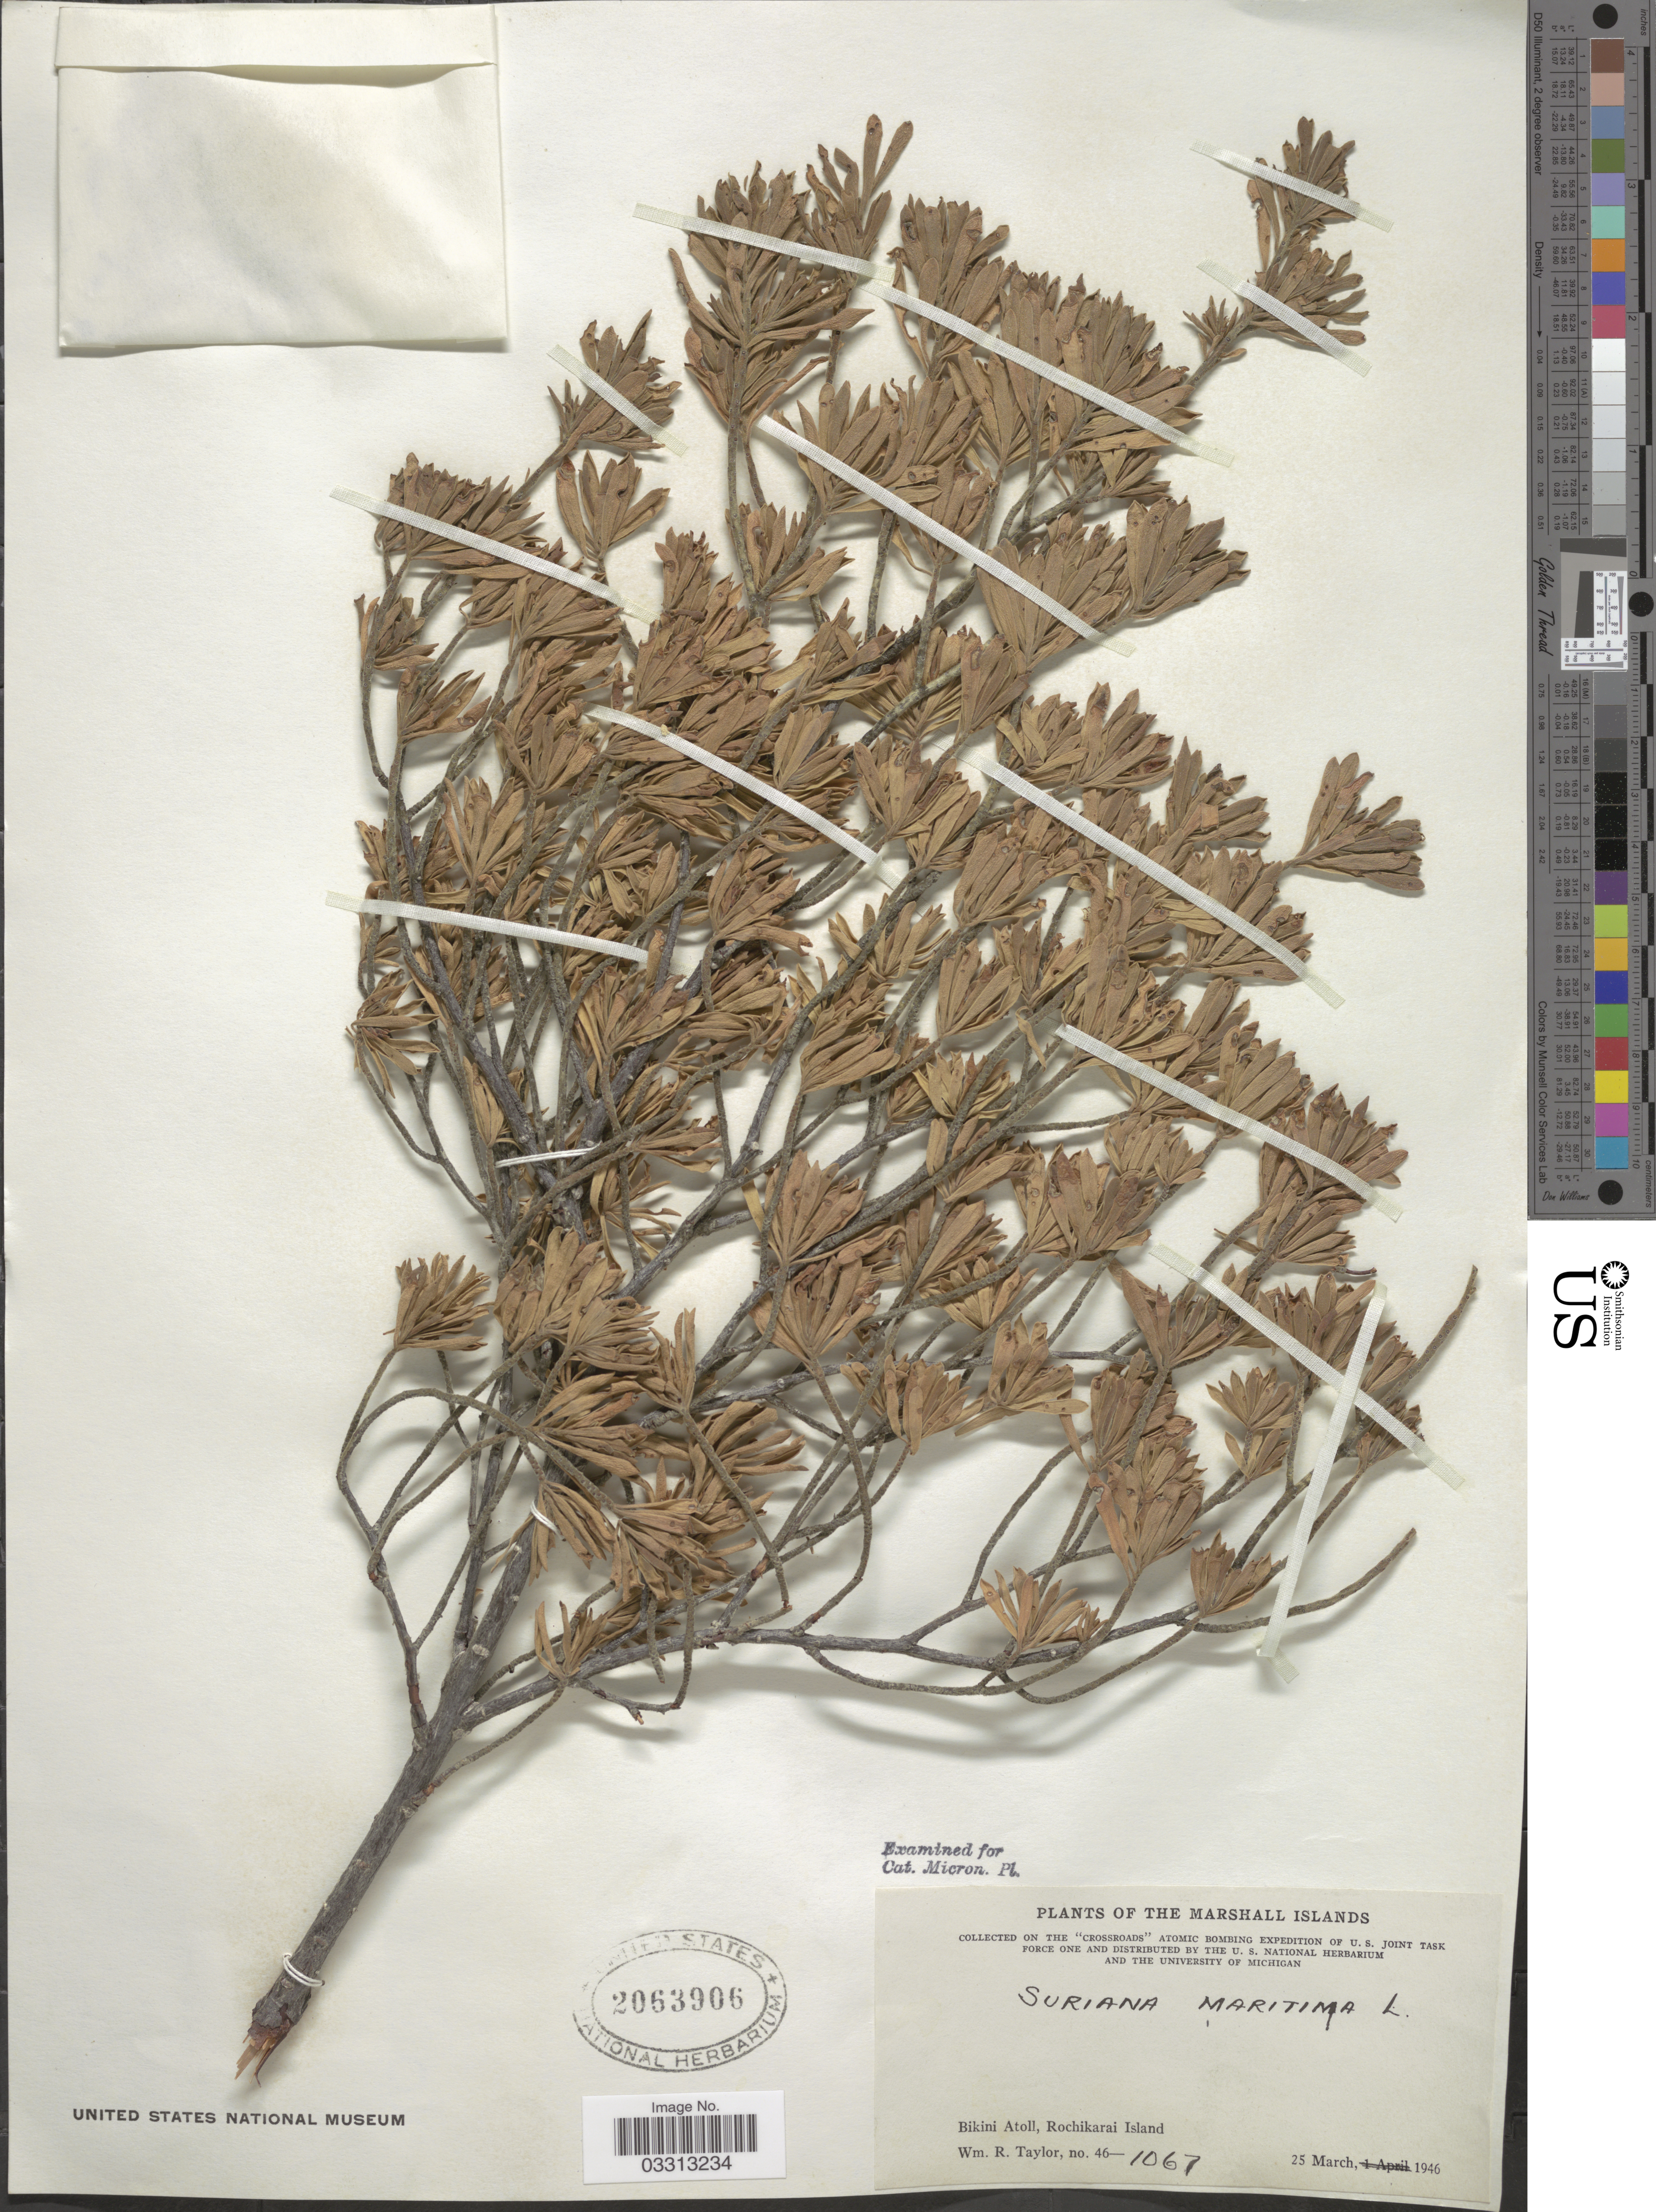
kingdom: Plantae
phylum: Tracheophyta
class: Magnoliopsida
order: Fabales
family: Surianaceae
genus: Suriana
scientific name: Suriana maritima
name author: L.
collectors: W. R. Taylor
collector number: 46-1067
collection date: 1946-03-25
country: Marshall Islands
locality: Bikini Atoll, Rochikarai Island.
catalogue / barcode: US 2063906